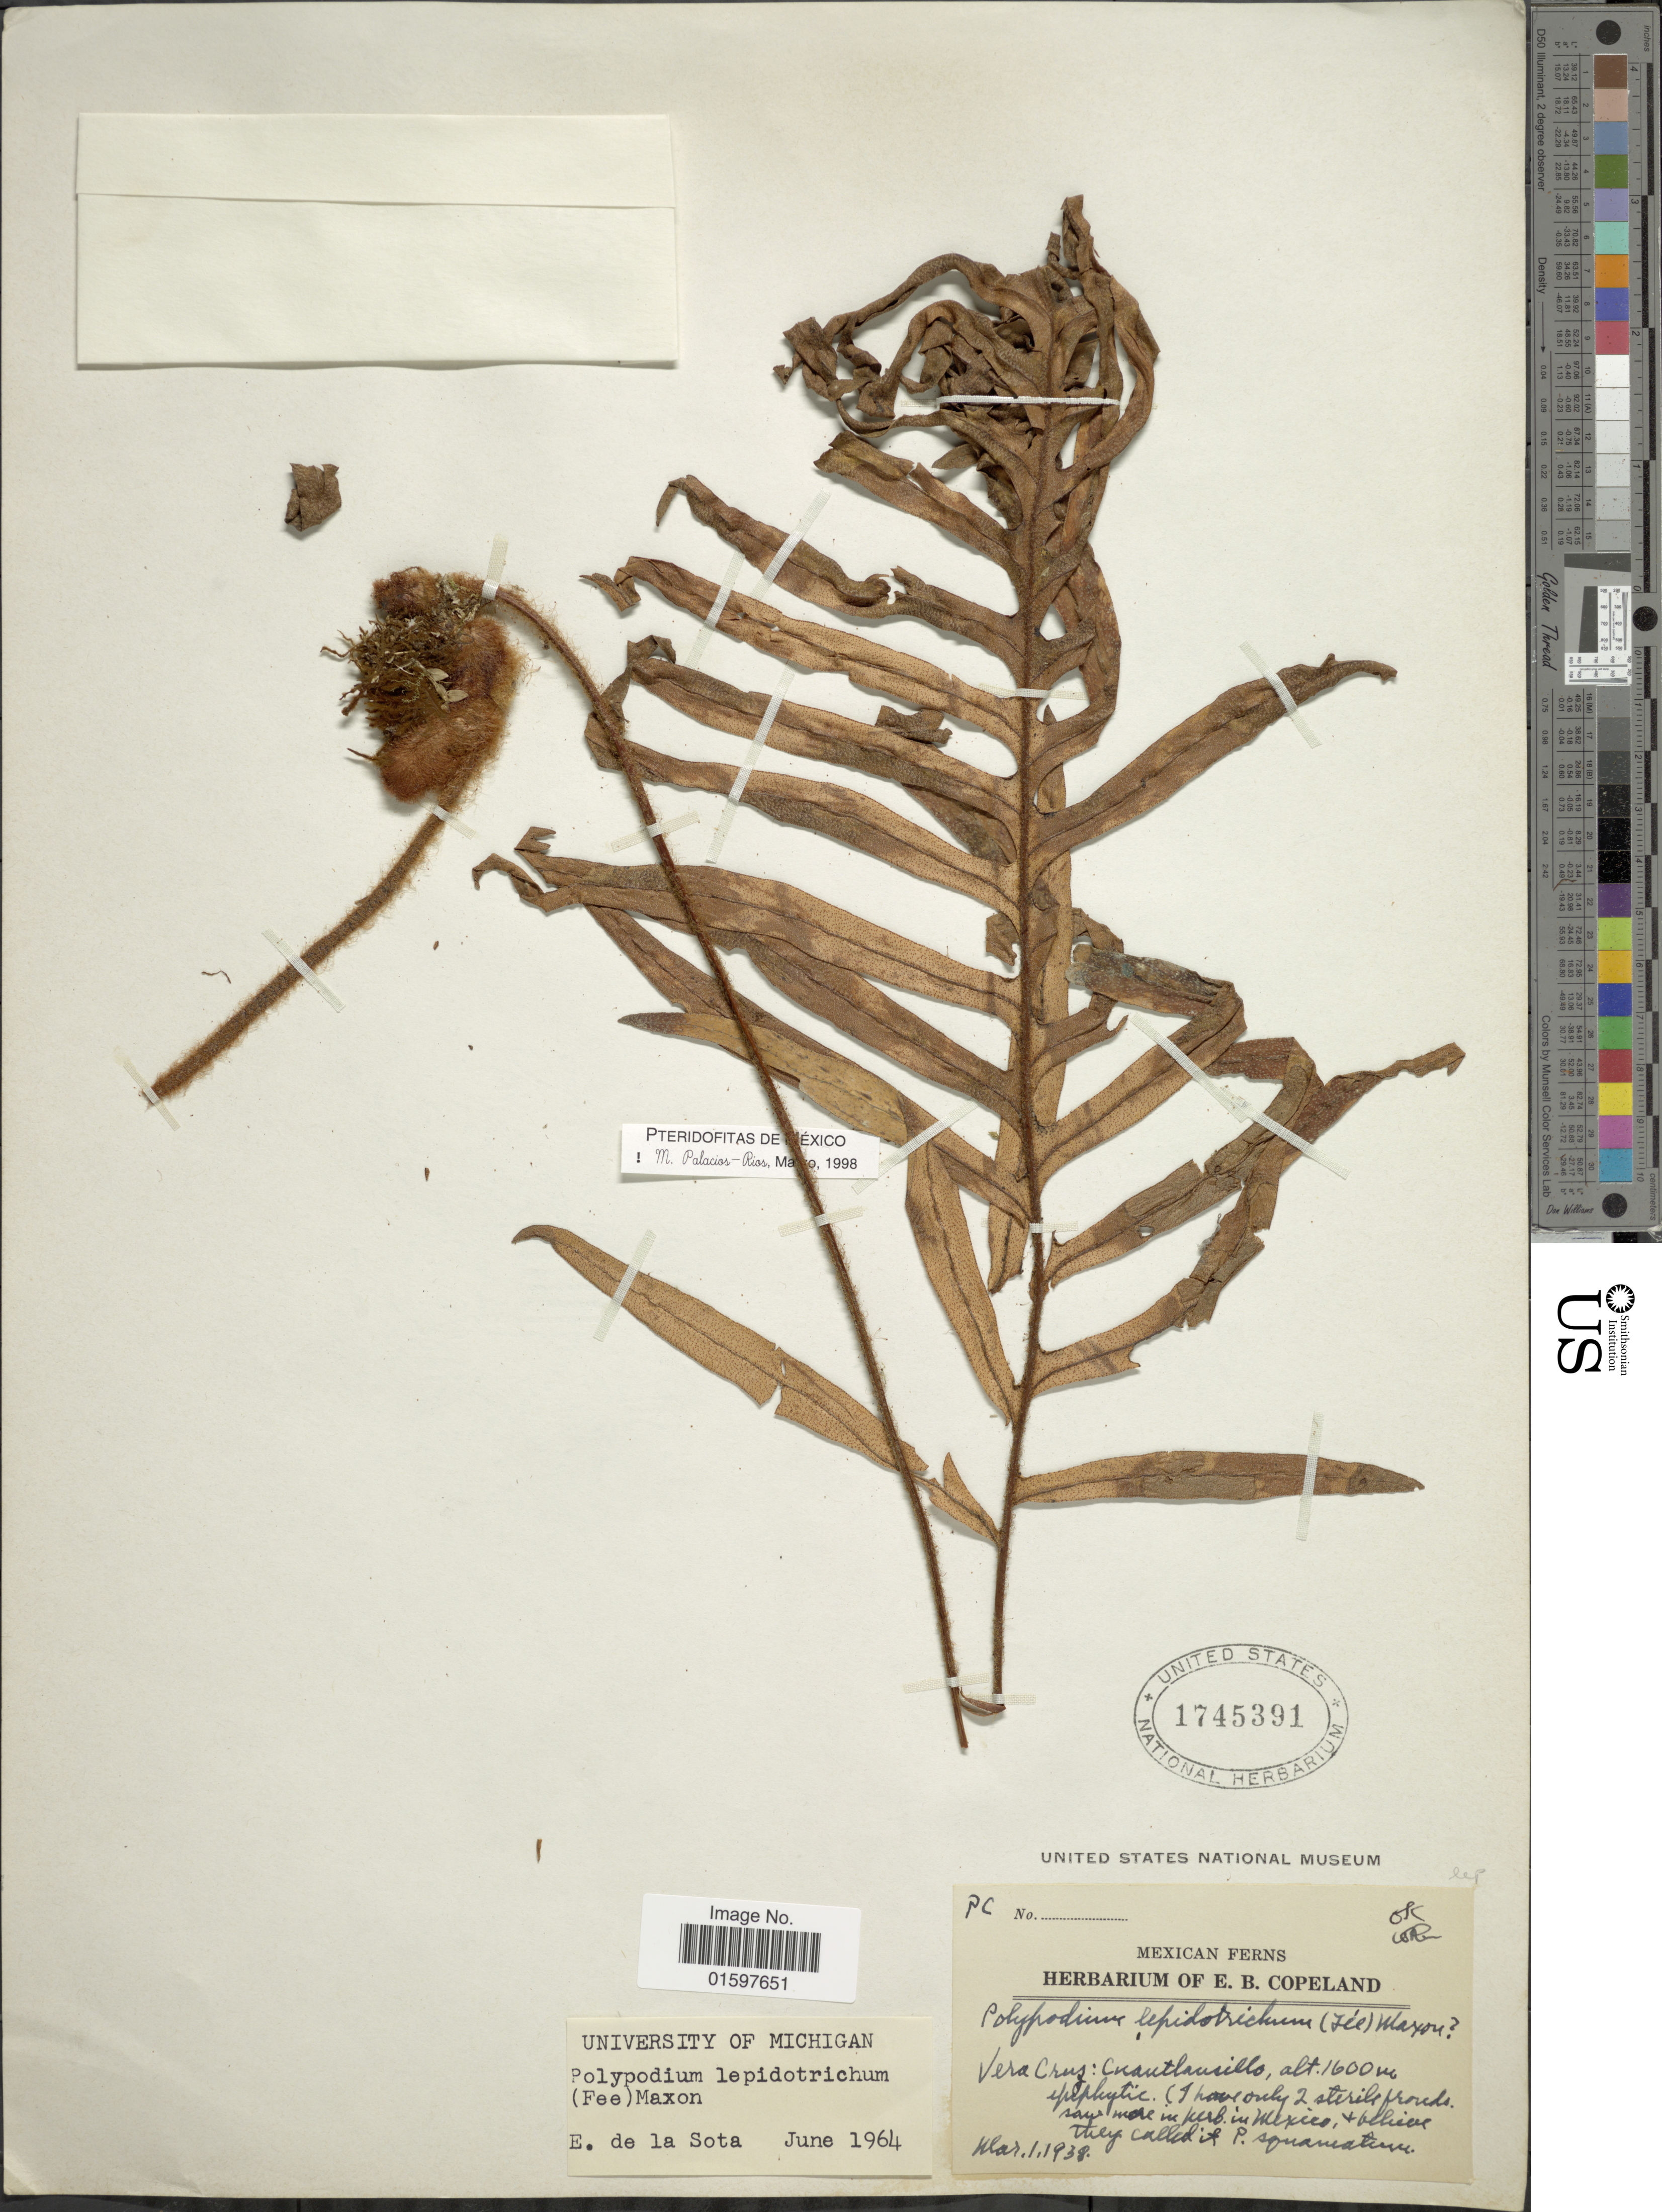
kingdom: Plantae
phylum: Tracheophyta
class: Polypodiopsida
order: Polypodiales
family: Polypodiaceae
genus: Pleopeltis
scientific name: Pleopeltis lepidotricha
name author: (Fée) A.R. Sm. & Tejero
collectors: ex herb. E. B. Copeland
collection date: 1938-03-01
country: Mexico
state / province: Veracruz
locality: Vera Cruz: Cuautlancillo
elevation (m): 1600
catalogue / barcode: US 1745391